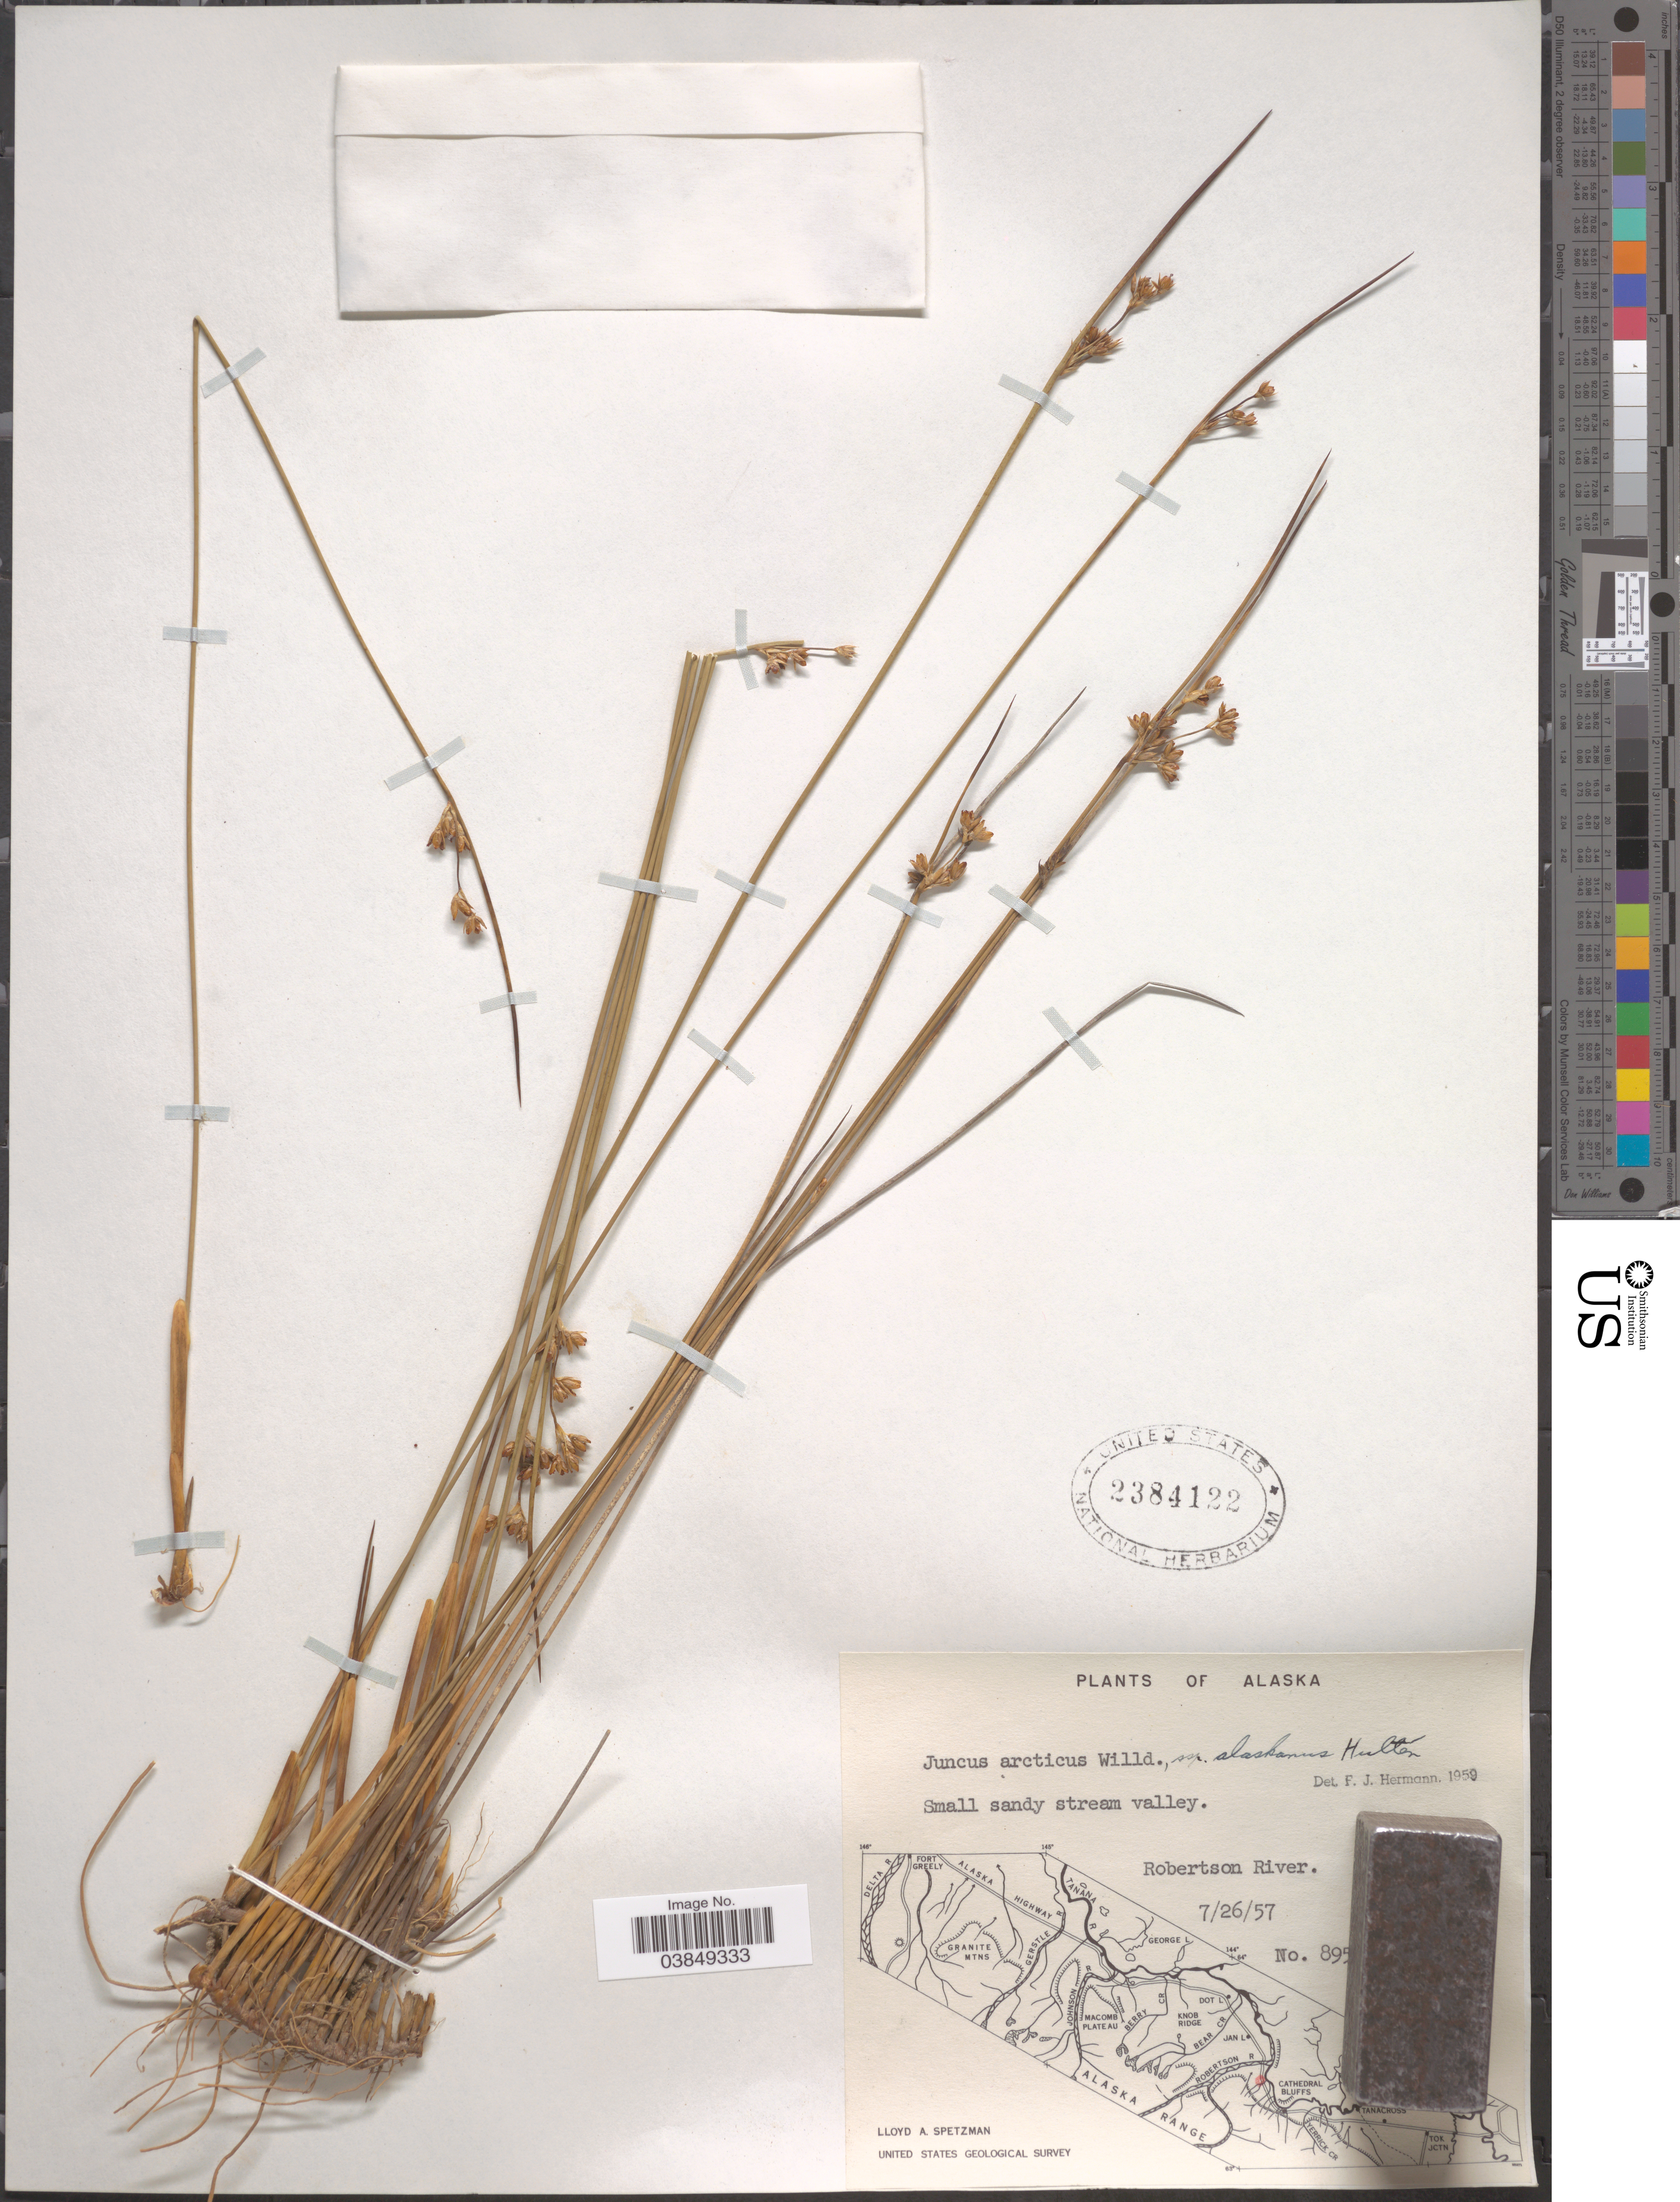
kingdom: Plantae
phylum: Tracheophyta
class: Liliopsida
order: Poales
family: Juncaceae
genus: Juncus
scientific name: Juncus arcticus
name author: Willd.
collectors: L. Spetzman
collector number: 895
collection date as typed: Transcribed d/m/y: 26/7/57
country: United States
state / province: Alaska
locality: Robertson River.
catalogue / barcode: US 2384122